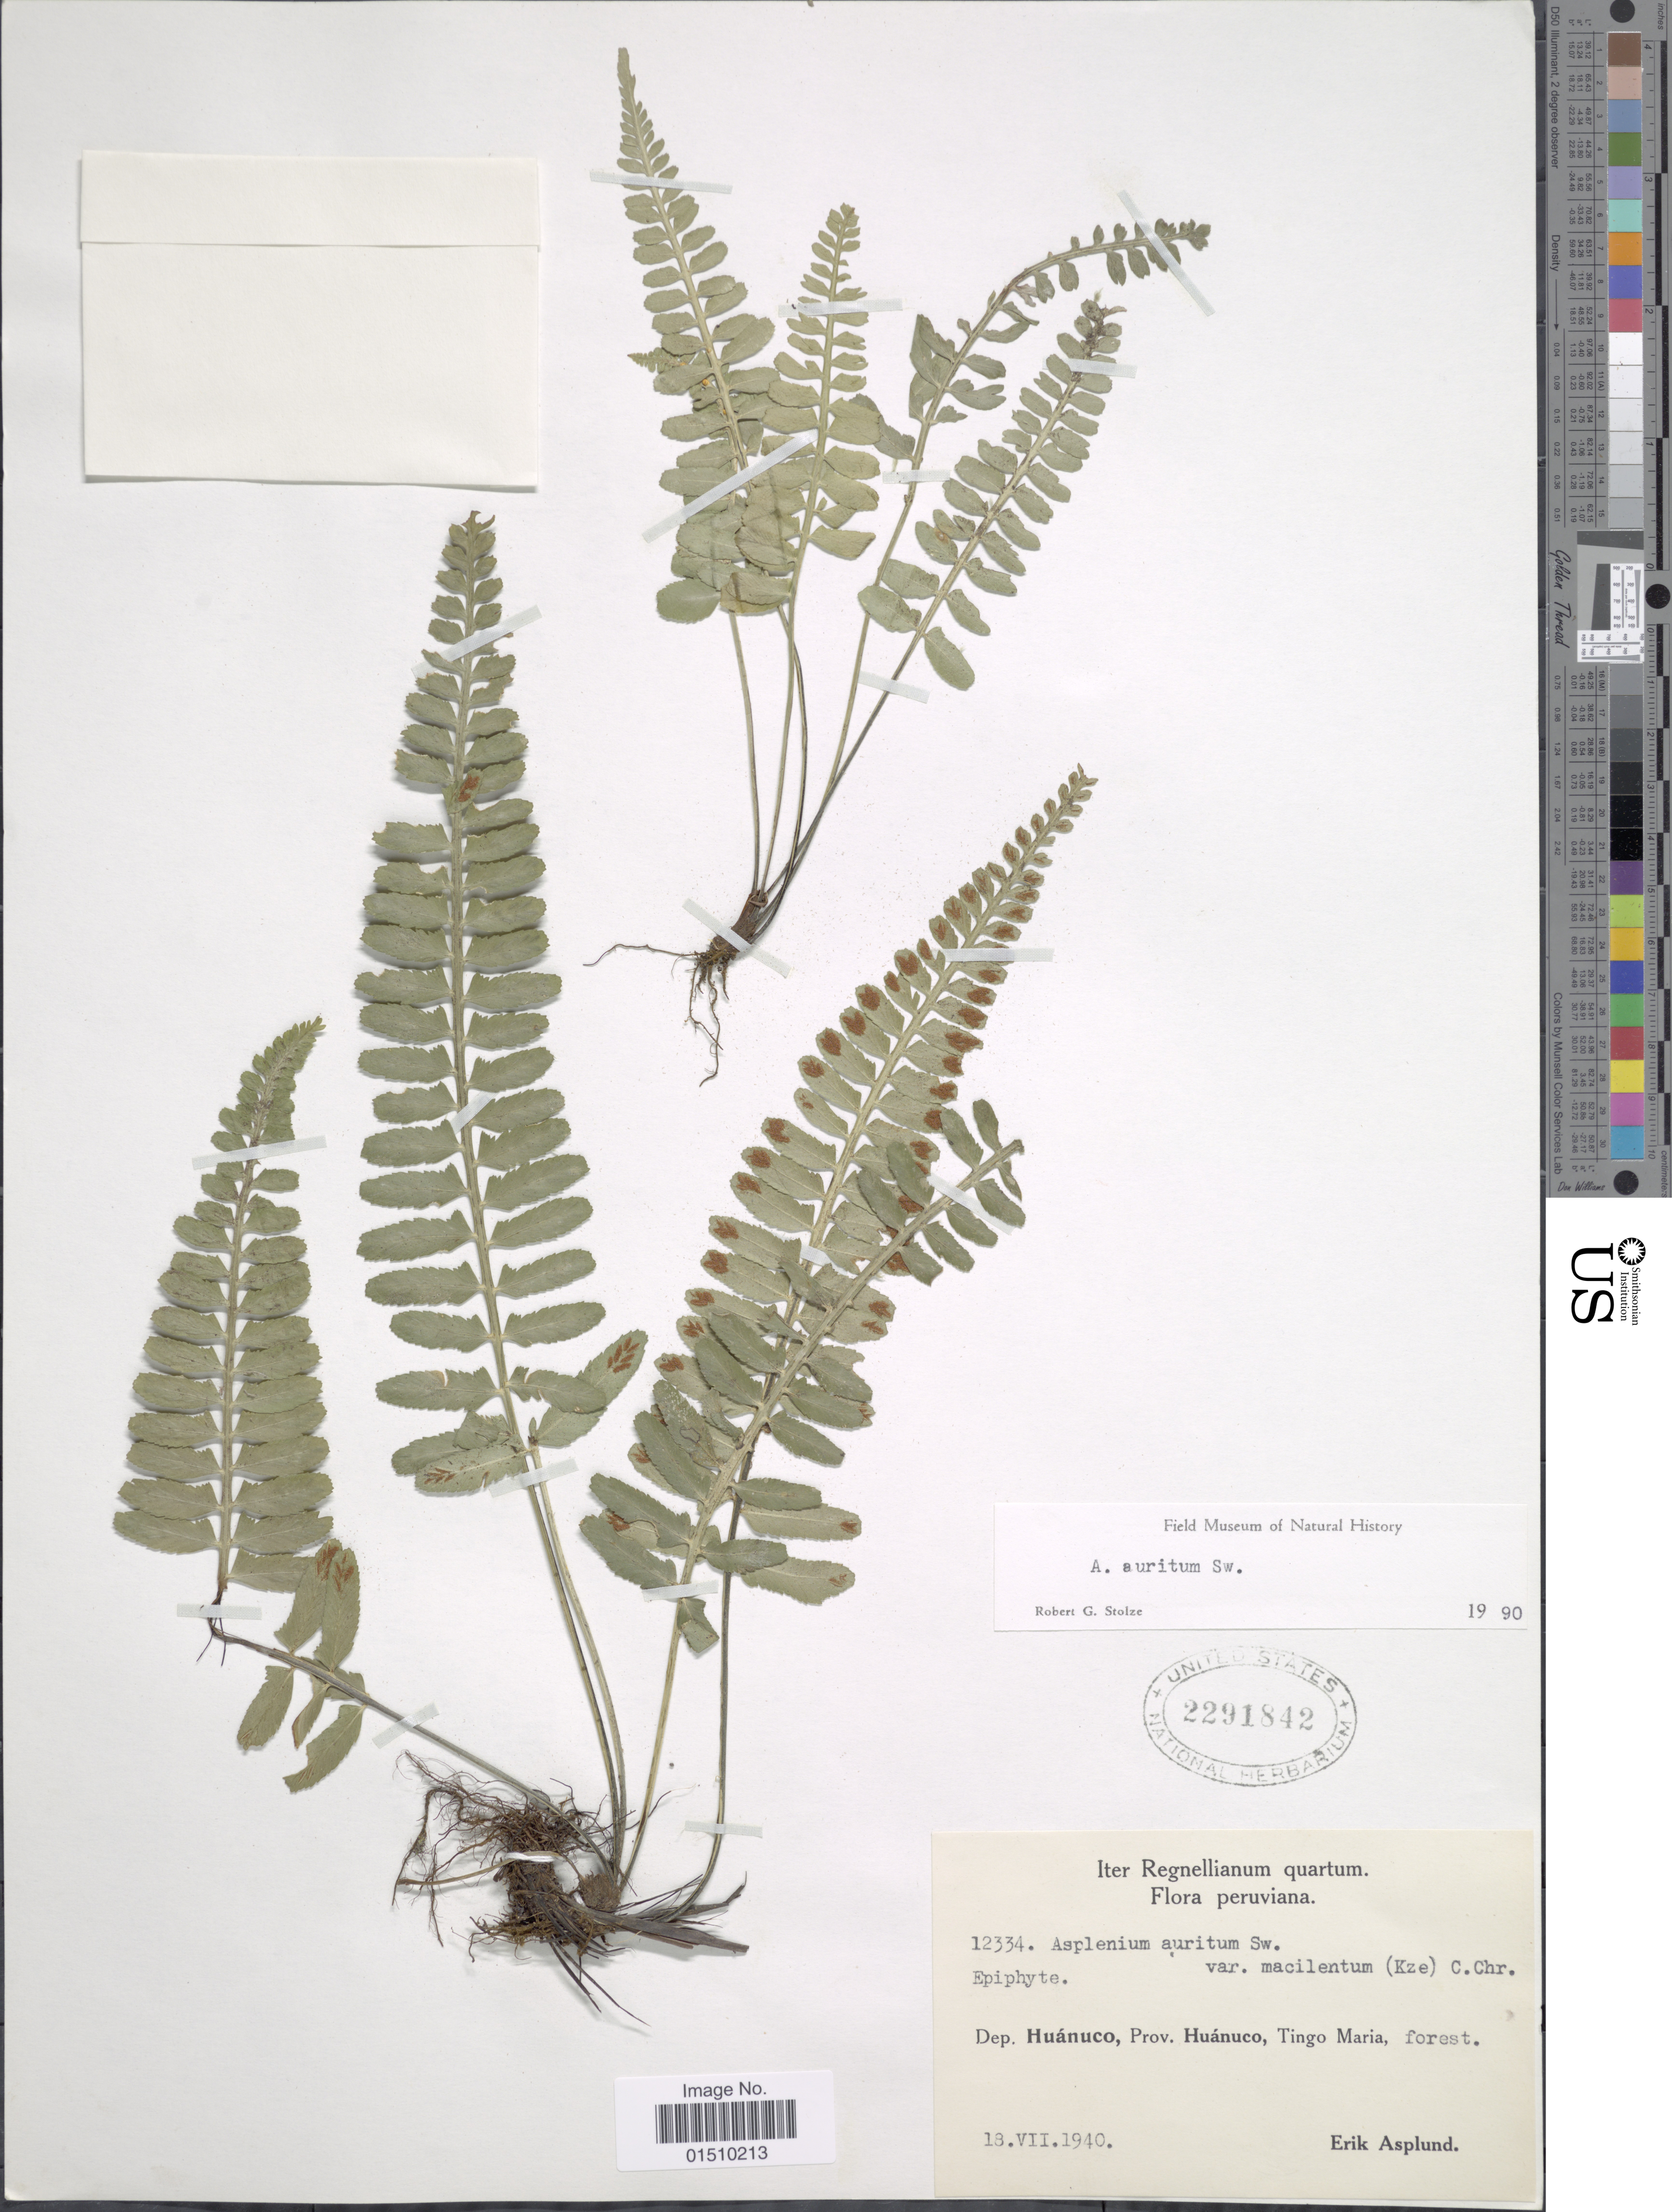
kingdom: Plantae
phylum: Tracheophyta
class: Polypodiopsida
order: Polypodiales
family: Aspleniaceae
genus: Asplenium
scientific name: Asplenium auritum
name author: Sw.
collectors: E. Asplund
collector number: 12334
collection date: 1940-07-18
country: Peru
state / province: Huánuco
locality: Peruviana, Dep. Huánuco, Prov. Huánuco, Tingo Maria.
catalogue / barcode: US 2291842